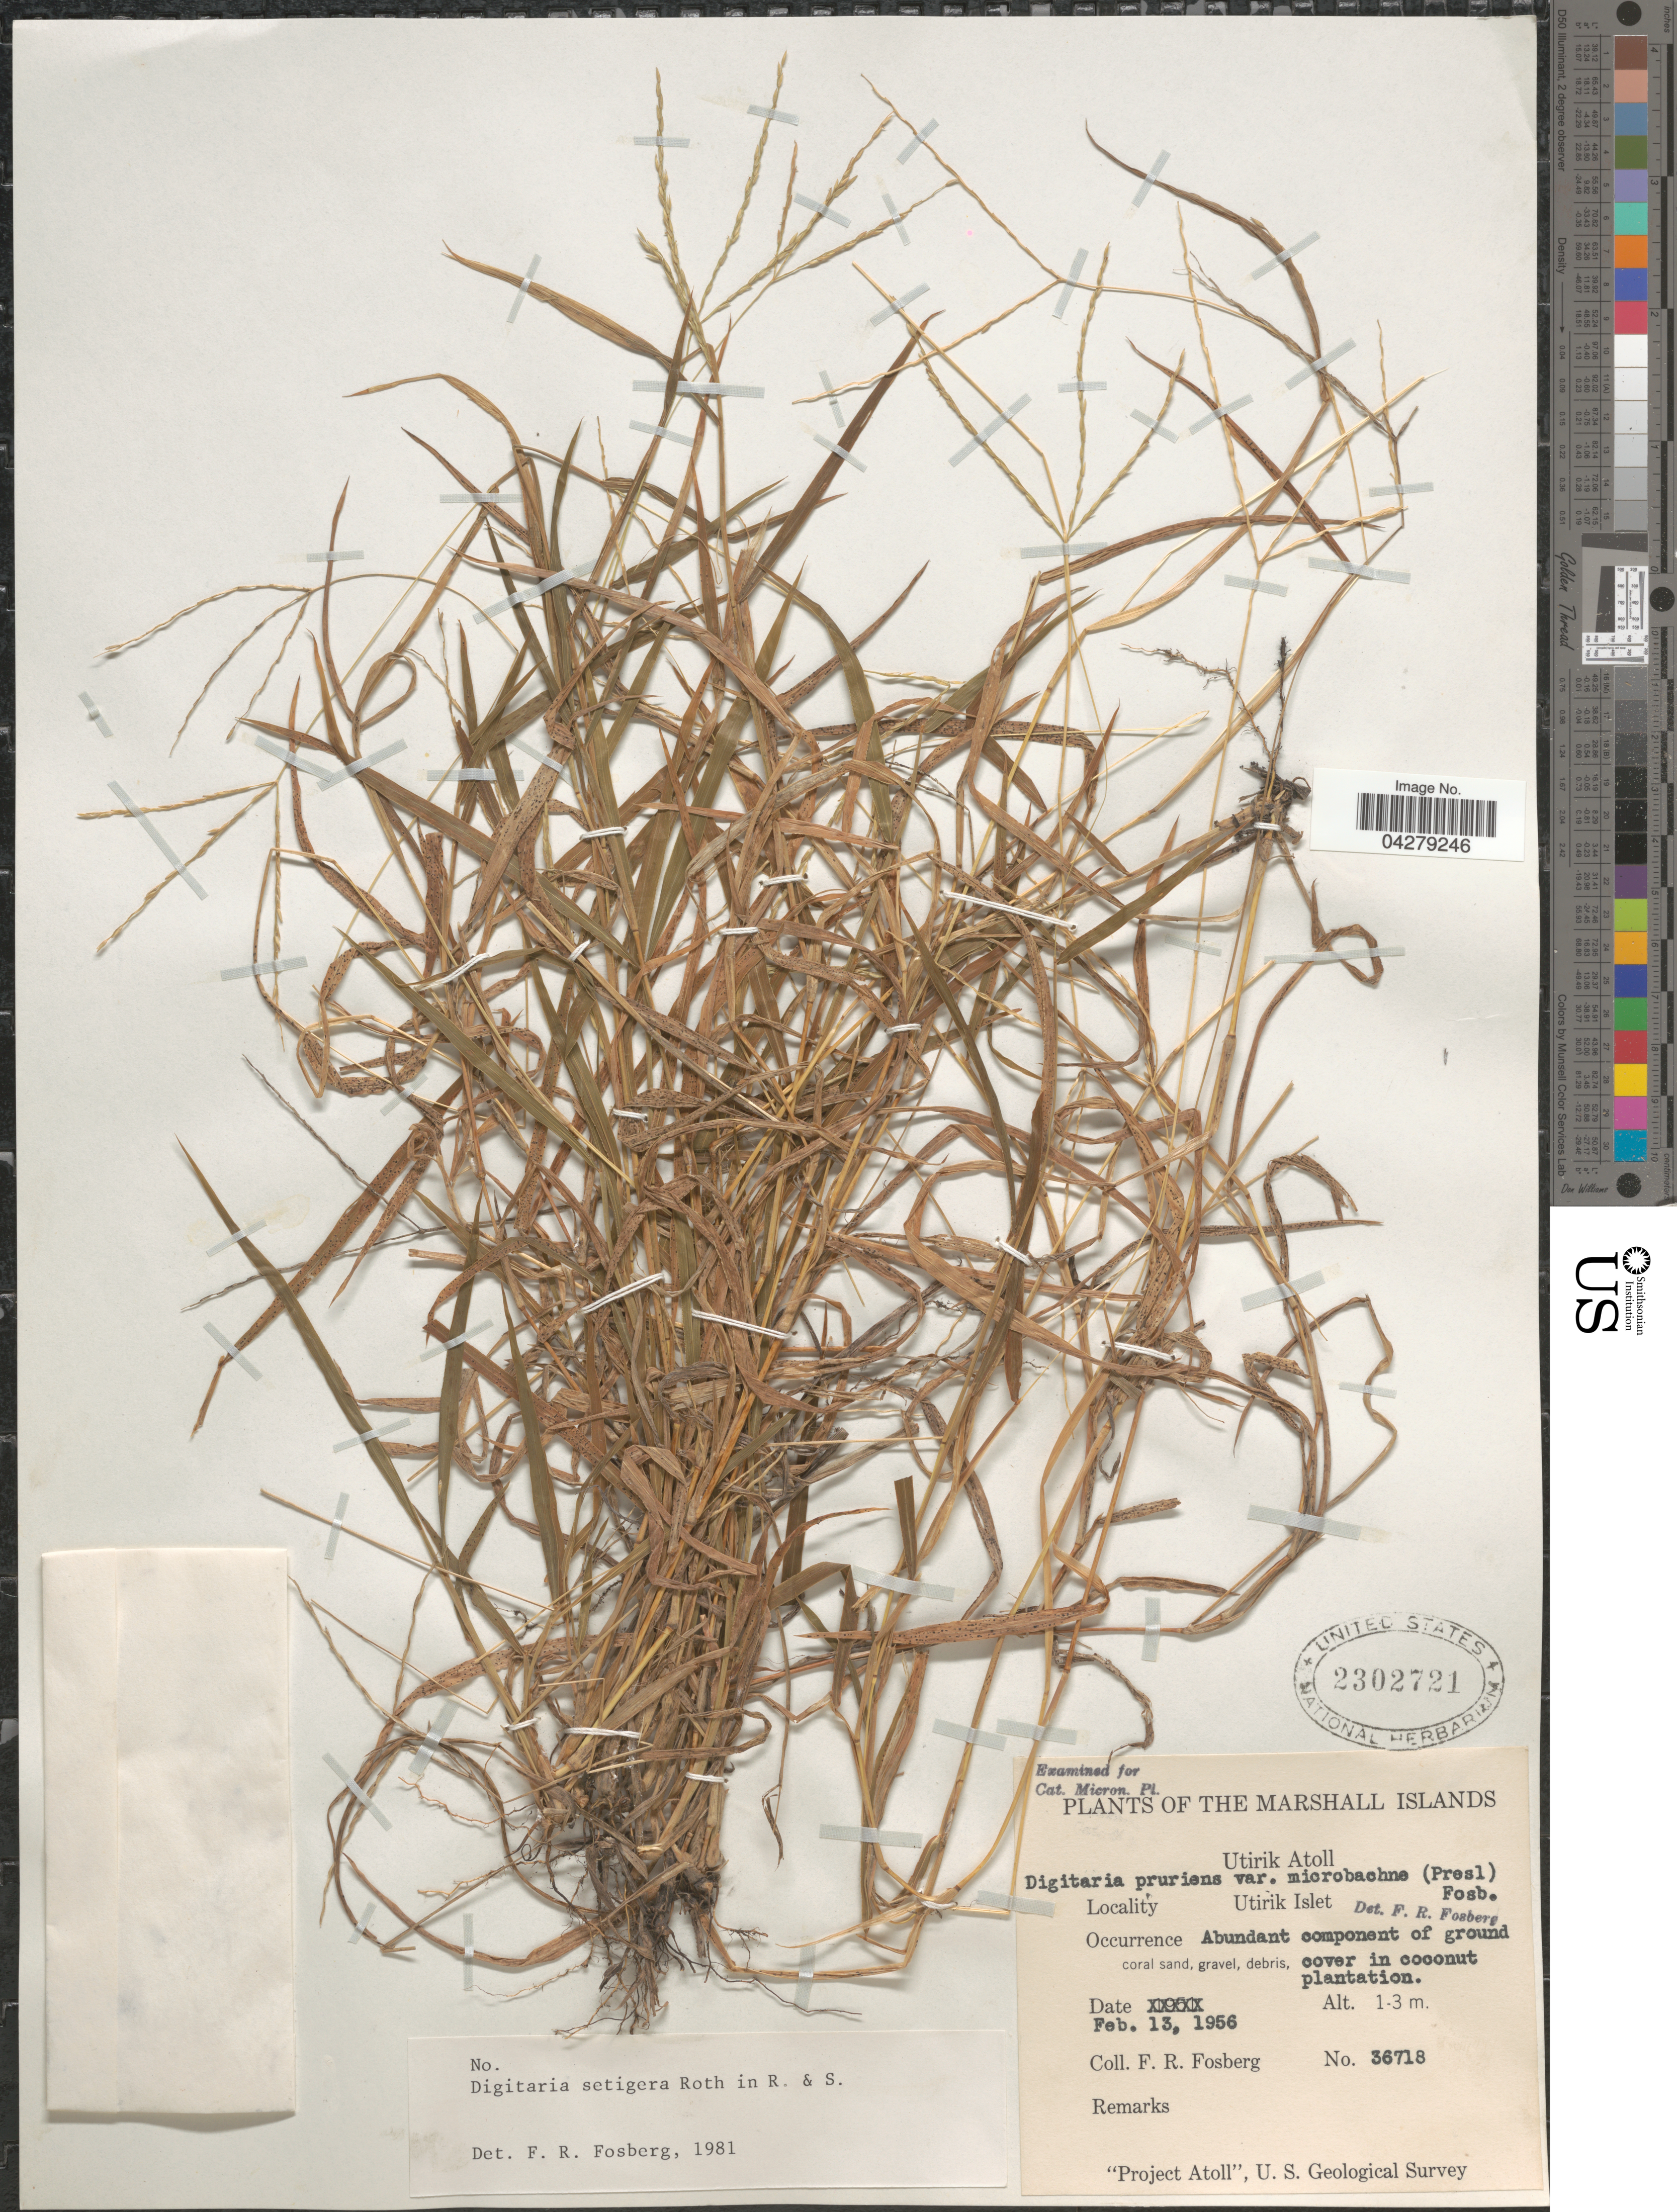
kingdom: Plantae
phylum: Tracheophyta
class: Liliopsida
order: Poales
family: Poaceae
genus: Digitaria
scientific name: Digitaria setigera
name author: Roth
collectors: F. R. Fosberg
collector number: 36718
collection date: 1956-02-13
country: Marshall Islands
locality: Utirik Atoll. Utirik Islet. "Project Atoll", U. S. Geological Survey.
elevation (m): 1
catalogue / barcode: US 2302721